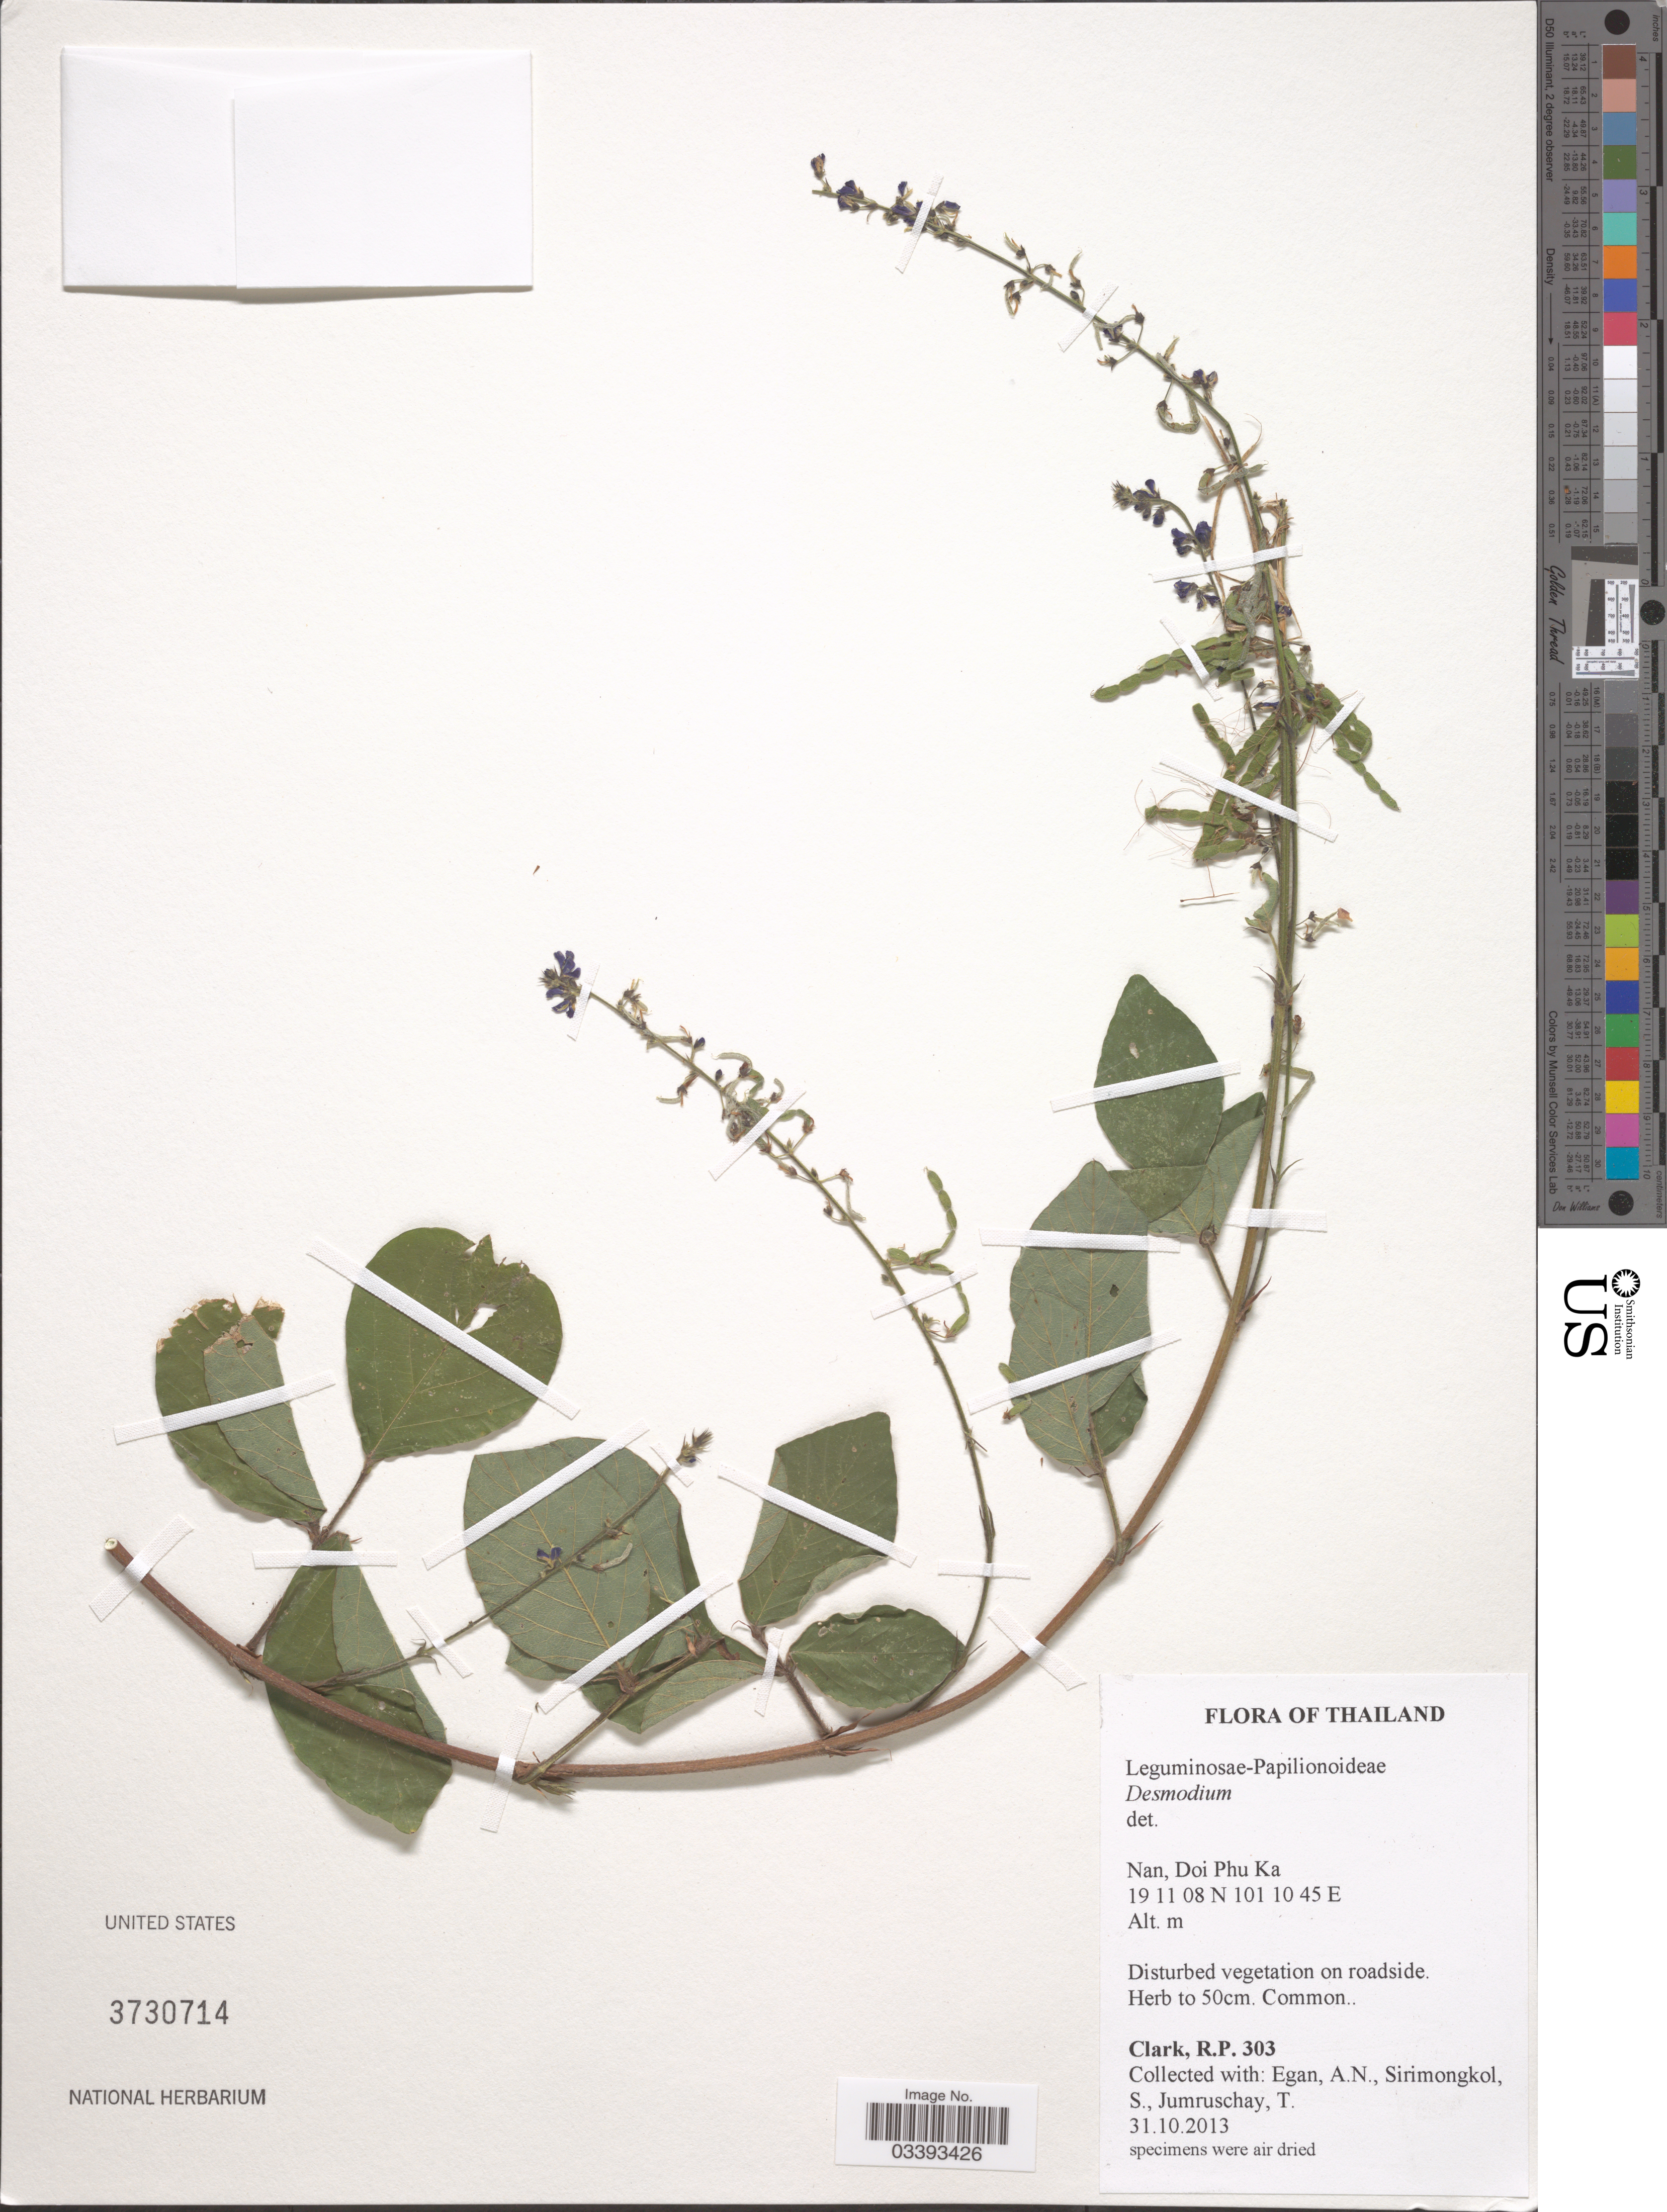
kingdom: Plantae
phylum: Tracheophyta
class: Magnoliopsida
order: Fabales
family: Fabaceae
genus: Desmodium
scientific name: Desmodium sp.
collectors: R. P. Clark, A. N. Egan, S. Sirimongkol & T. Jumruschay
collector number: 303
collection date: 2013-10-31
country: Thailand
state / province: Nan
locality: Doi Phu Ka.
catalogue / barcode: US 3730714